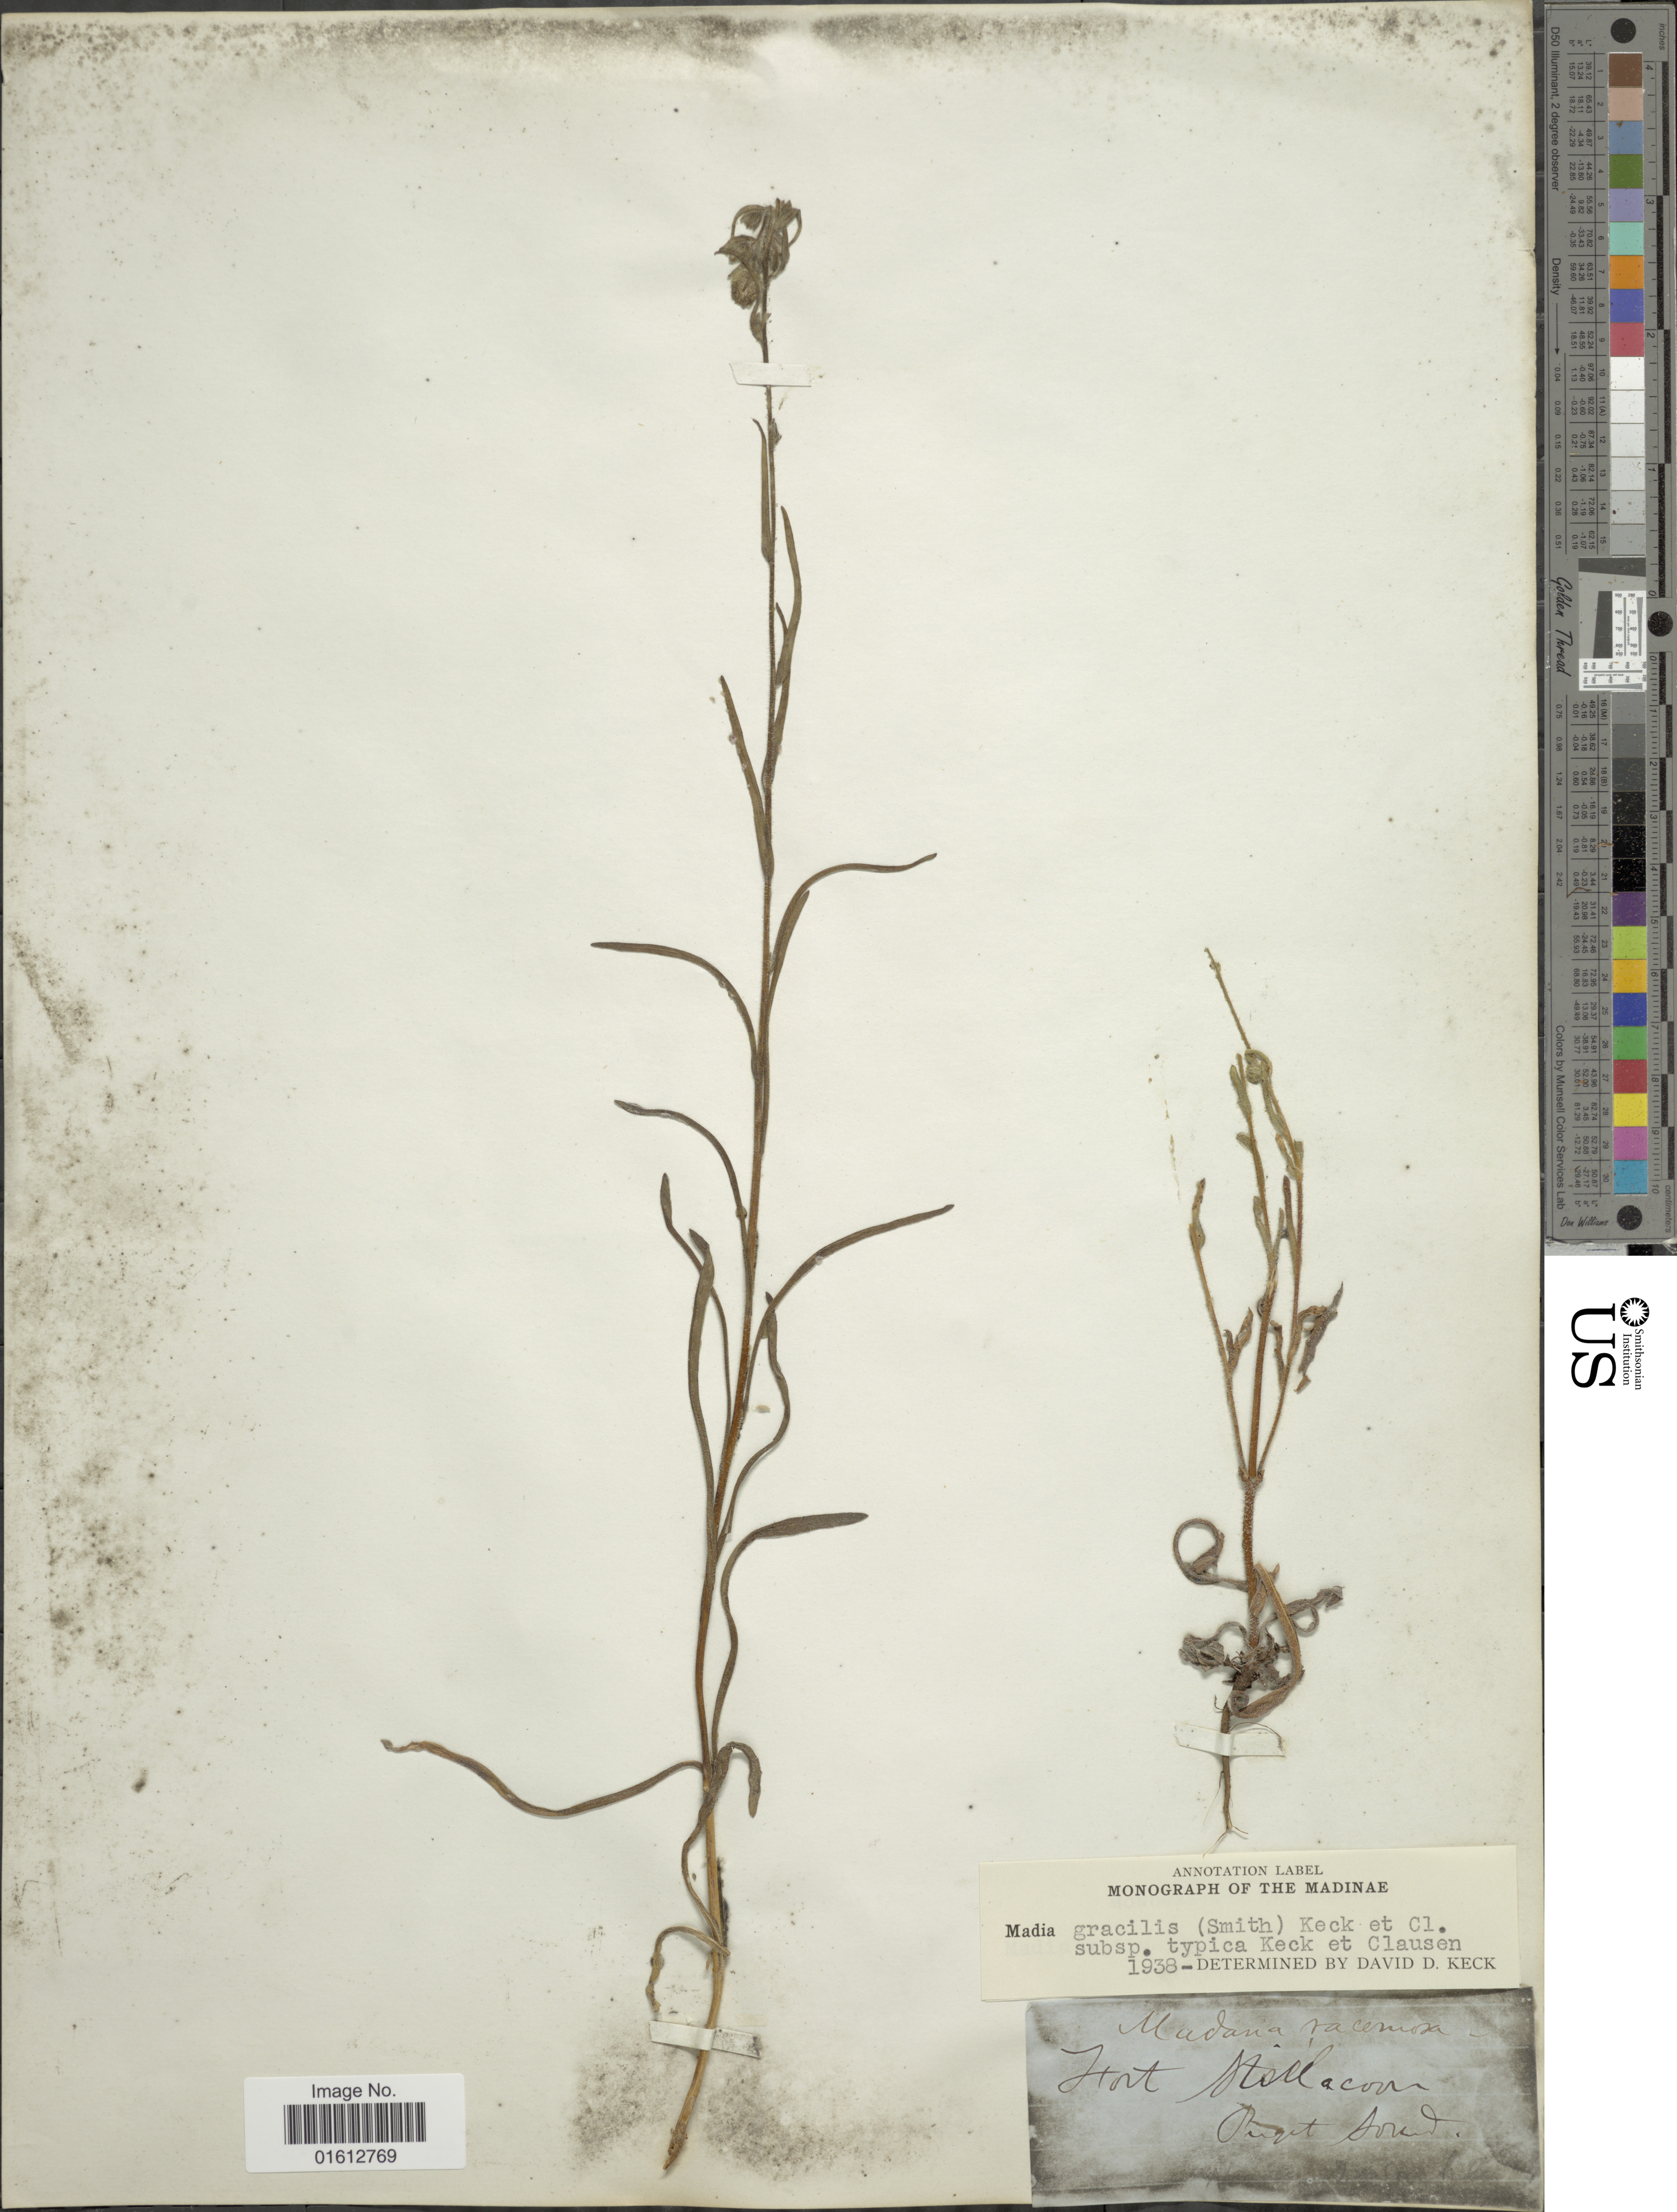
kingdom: Plantae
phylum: Tracheophyta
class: Magnoliopsida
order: Asterales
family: Asteraceae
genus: Madia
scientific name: Madia gracilis subsp. gracilis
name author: (Sm.) D.D. Keck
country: United States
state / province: Washington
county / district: King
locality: Steilacoom, Puget Sound.